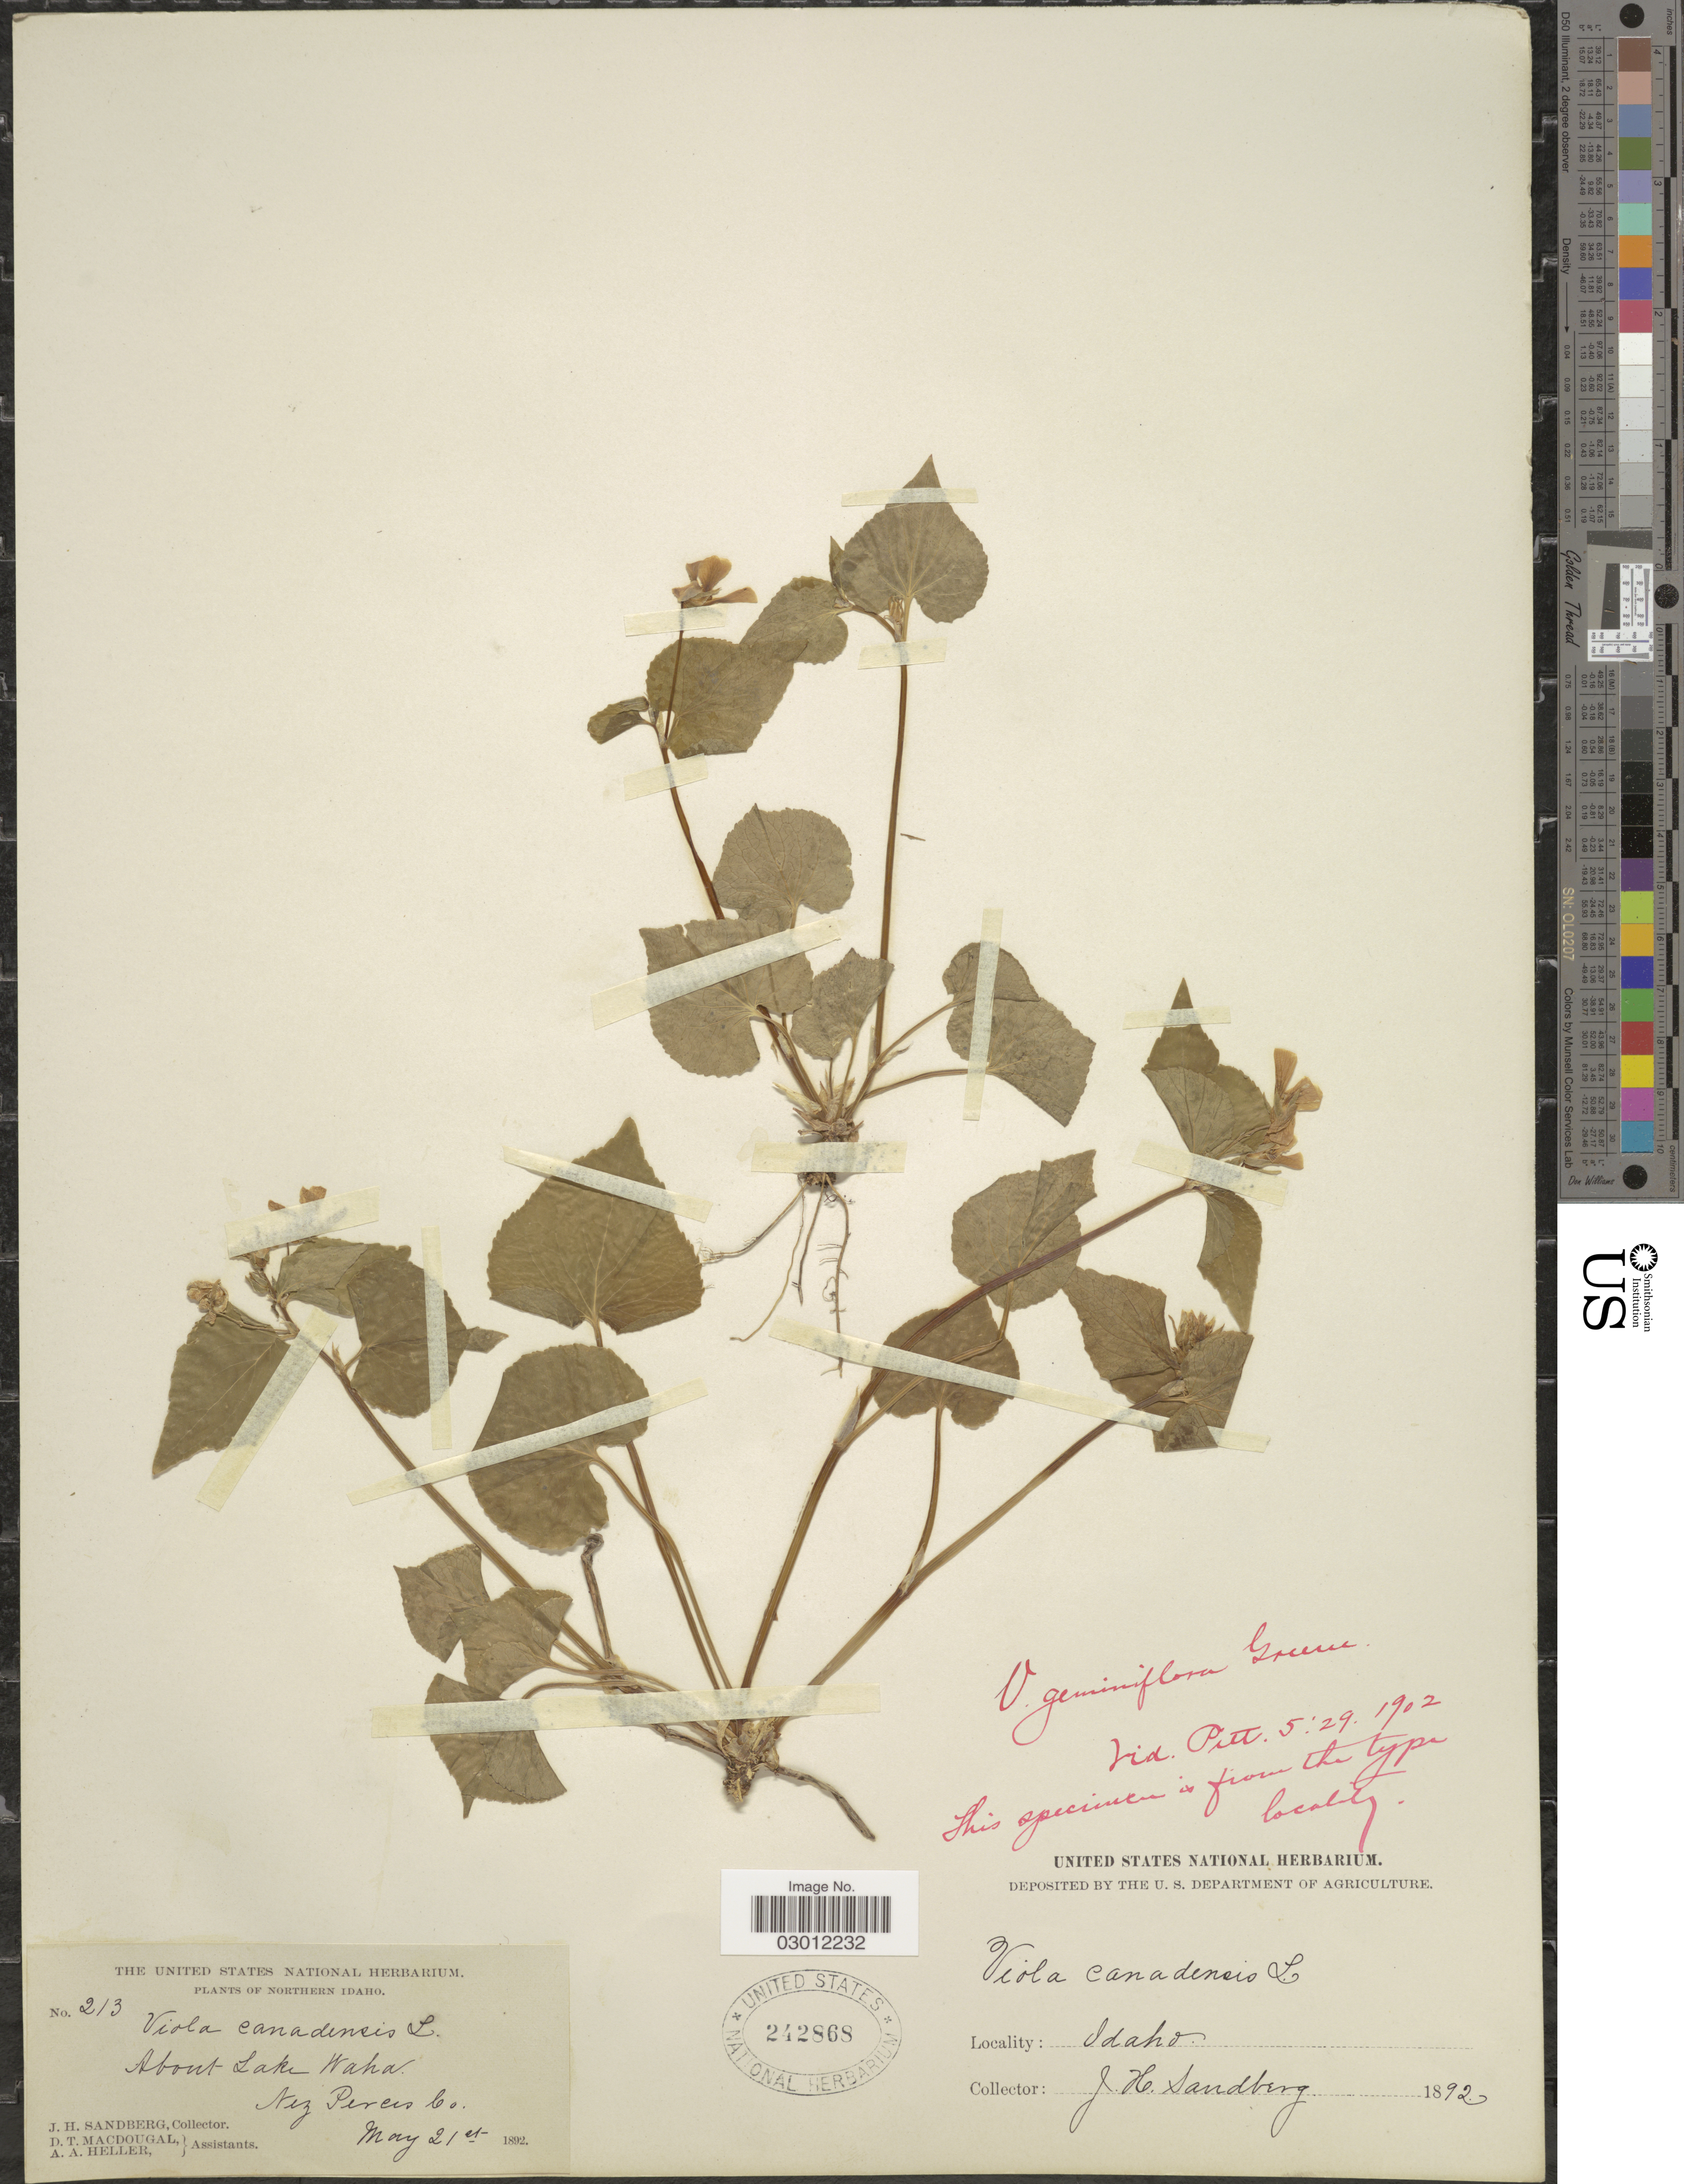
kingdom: Plantae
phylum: Tracheophyta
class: Magnoliopsida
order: Malpighiales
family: Violaceae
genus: Viola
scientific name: Viola canadensis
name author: L.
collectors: J. H. Sandberg, D. T. MacDougal & A. A. Heller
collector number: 213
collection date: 1892-05-21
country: United States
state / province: Idaho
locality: Northern Idaho. About Lake Waha. Nez Perces Co.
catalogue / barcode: US 242868